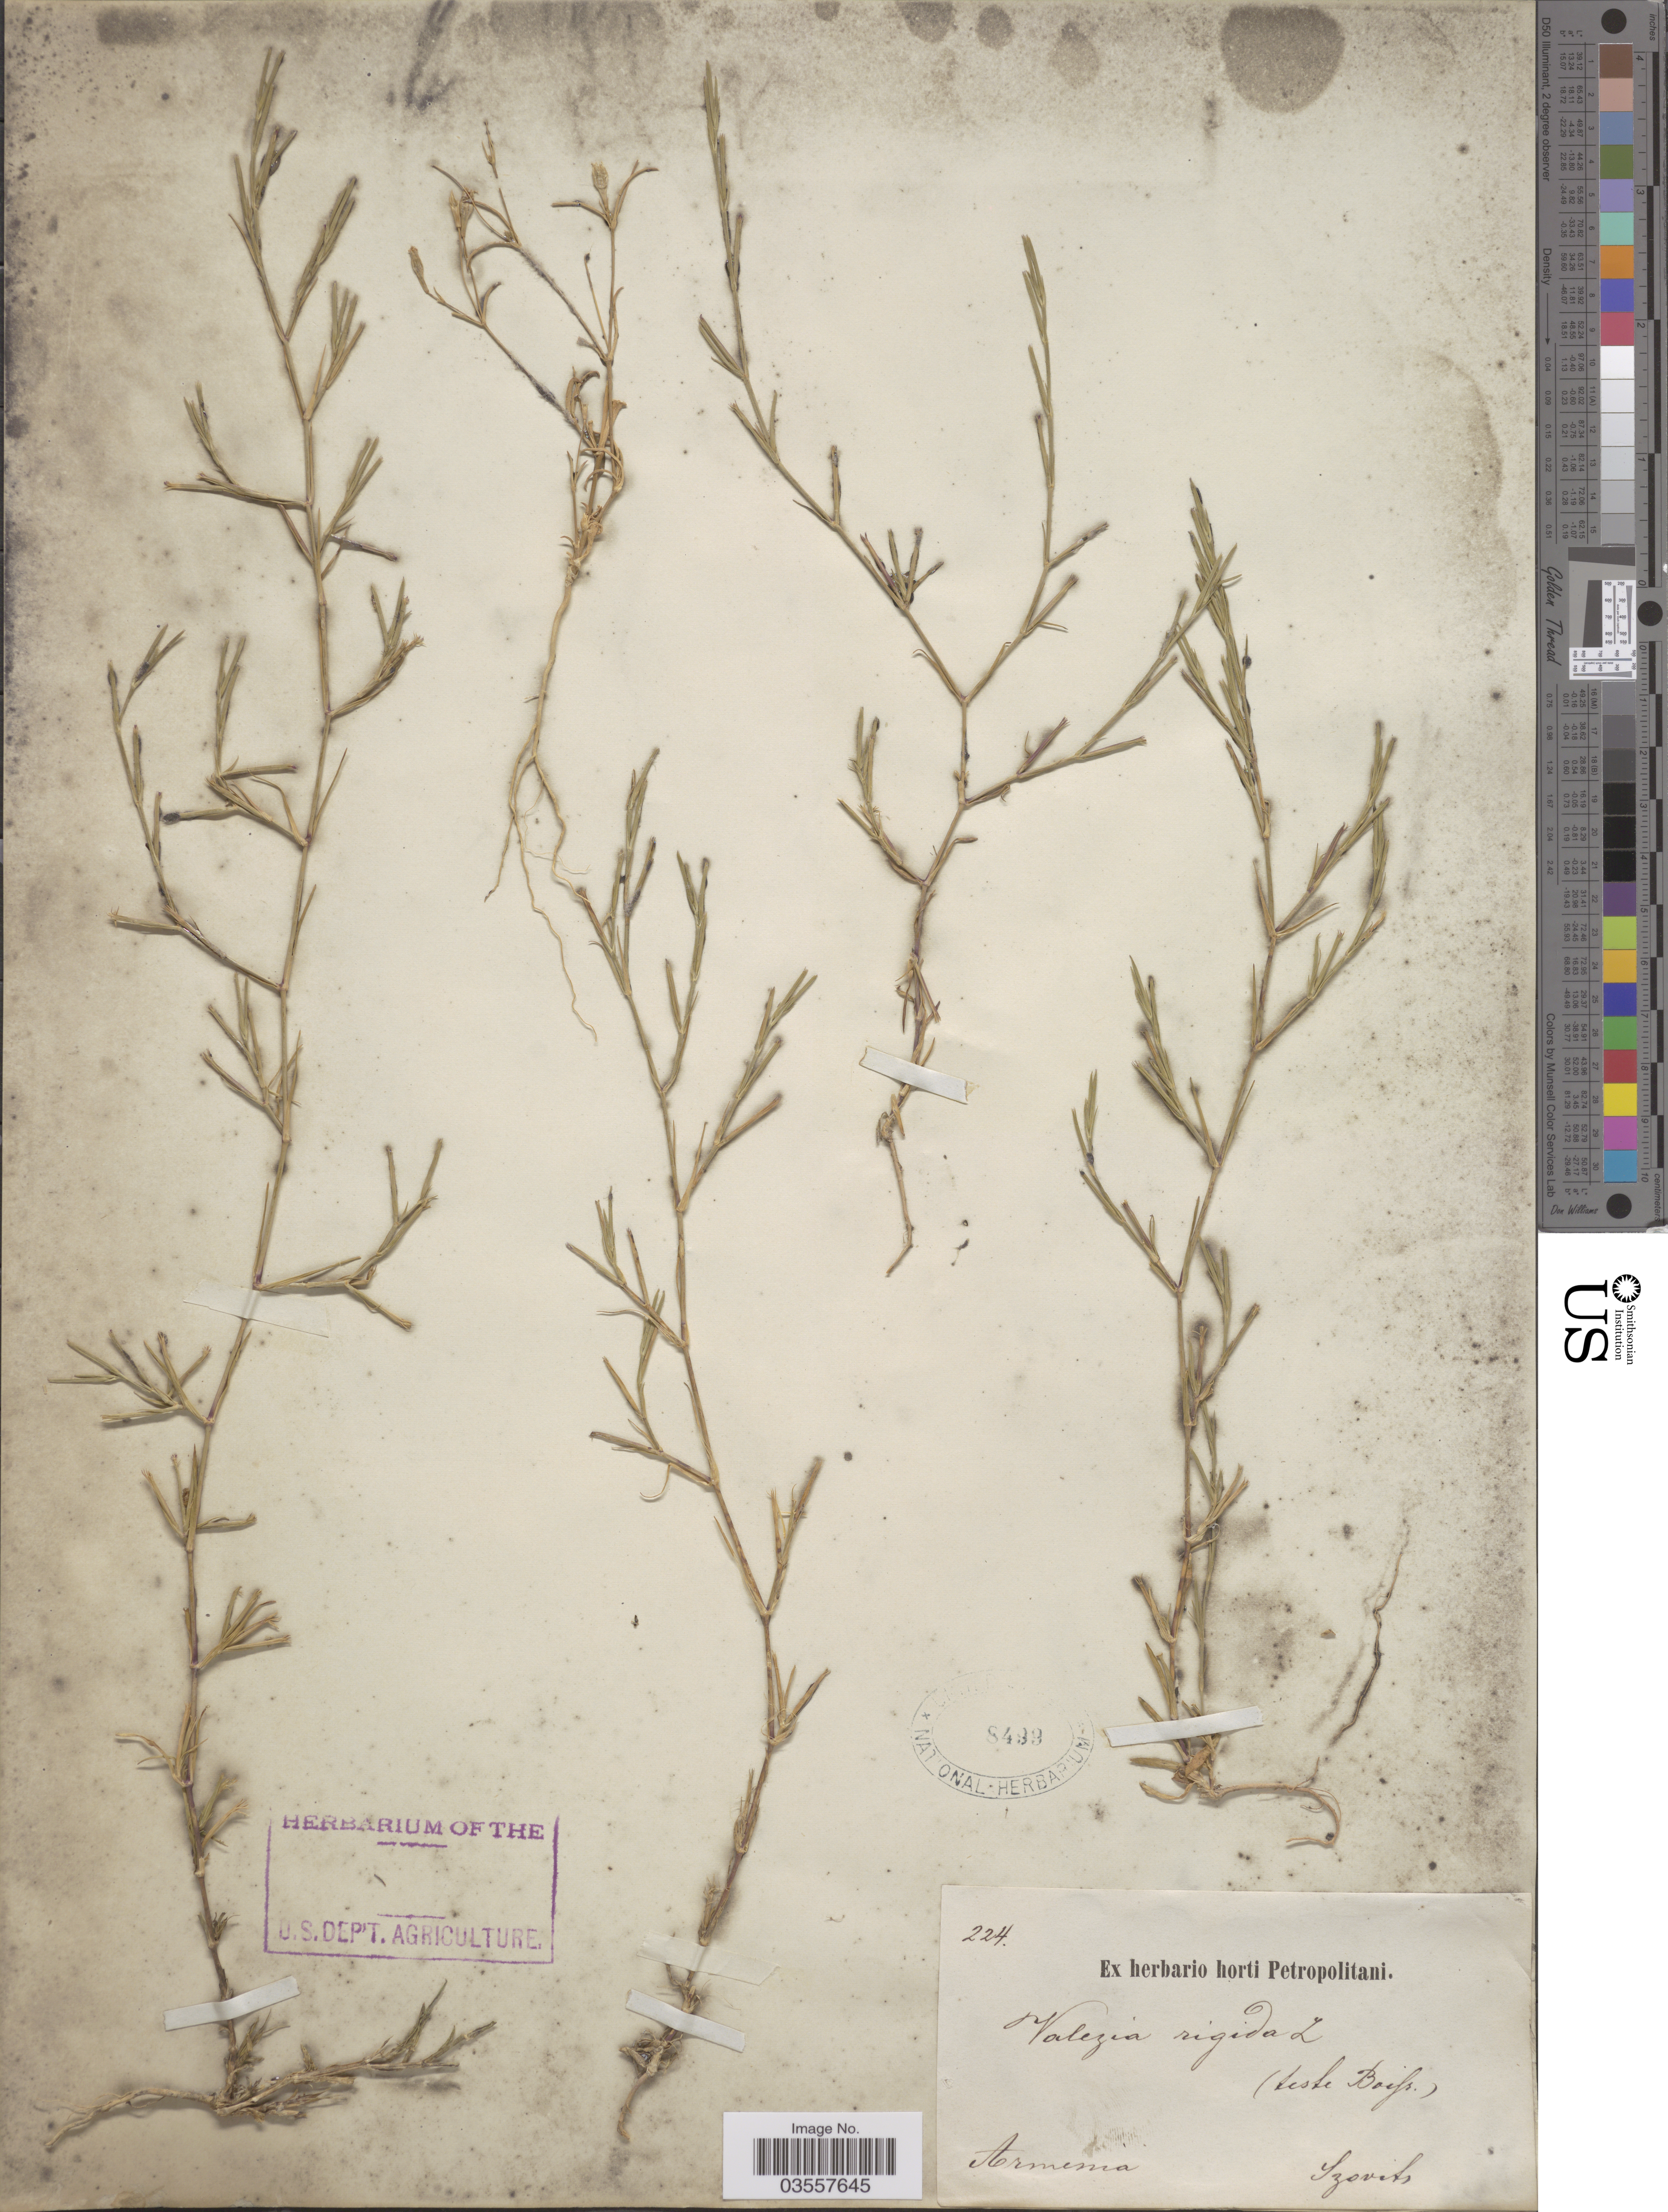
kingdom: Plantae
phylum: Tracheophyta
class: Magnoliopsida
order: Caryophyllales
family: Caryophyllaceae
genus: Dianthus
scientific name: Dianthus nudiflorus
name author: Griff.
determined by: Strong, Mark T., (BOT), Smithsonian Institution - National Museum of Natural History (UNITED STATES)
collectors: Szovits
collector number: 224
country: Armenia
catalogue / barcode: US 8499